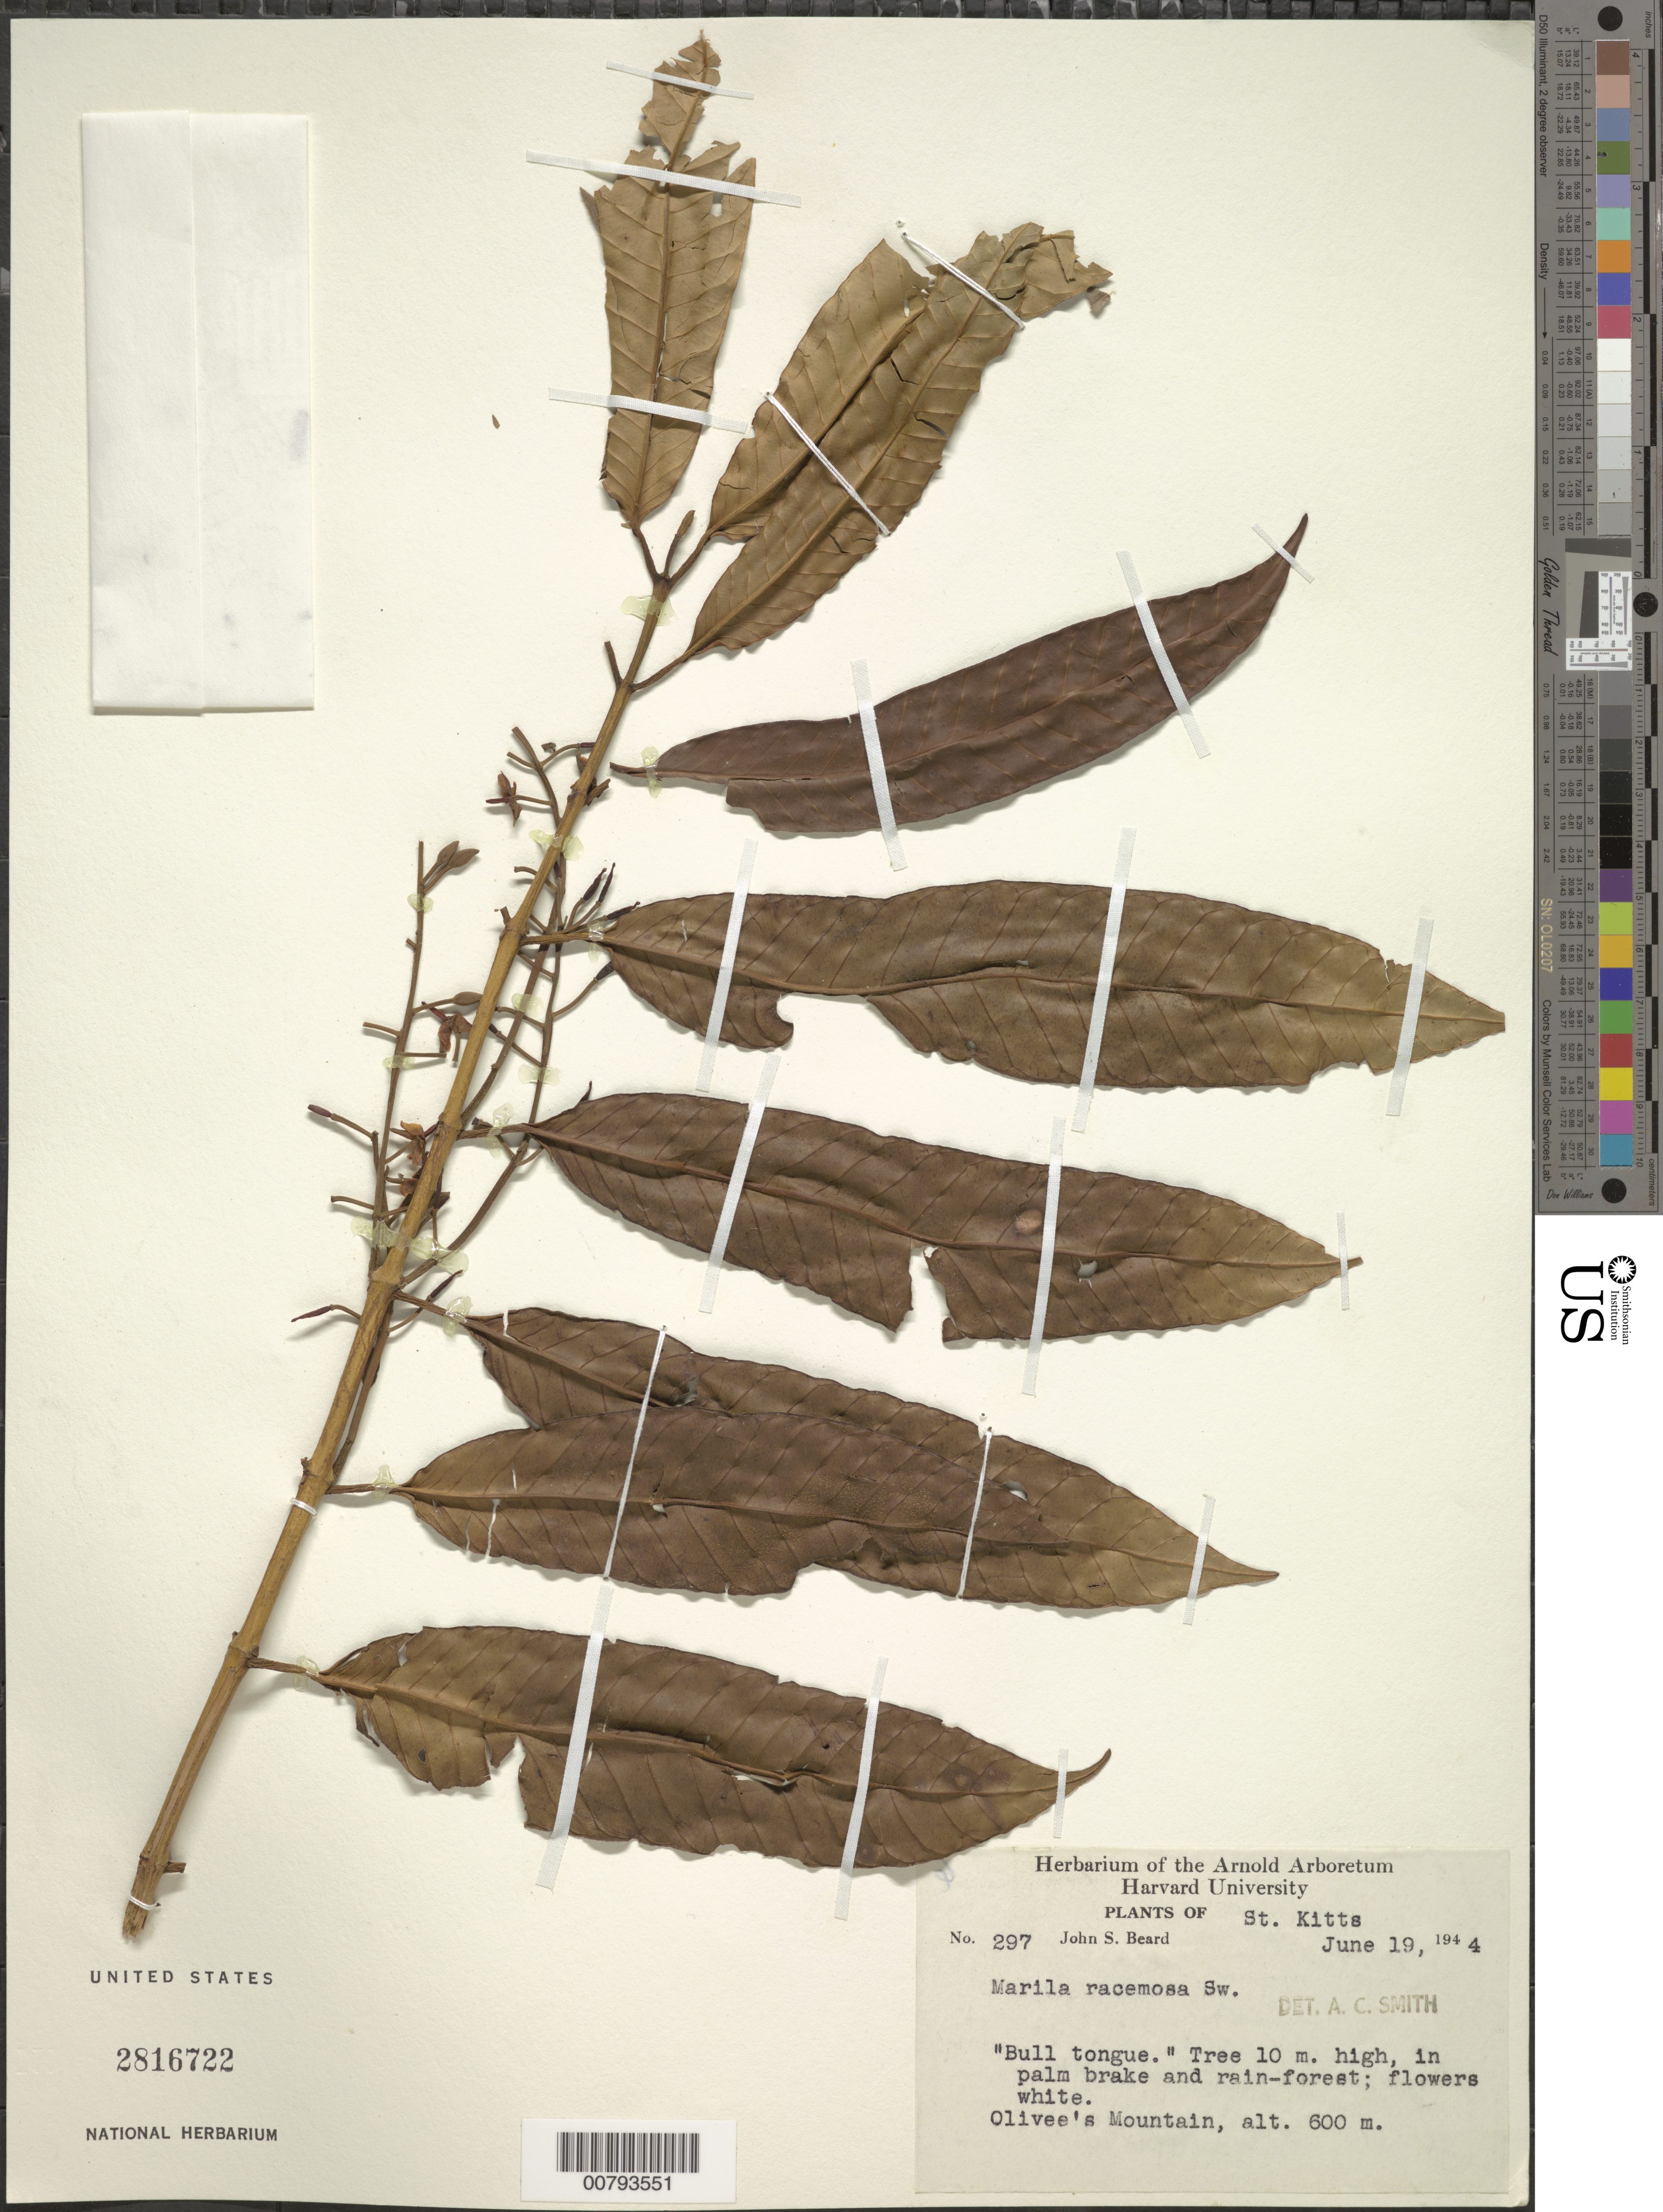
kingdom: Plantae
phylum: Tracheophyta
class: Magnoliopsida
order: Malpighiales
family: Calophyllaceae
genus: Marila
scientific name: Marila racemosa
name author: Sw.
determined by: Smith, A. C.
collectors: J. Beard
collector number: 297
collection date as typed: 10 Jun 1944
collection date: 1944-06-10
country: St. Christopher-Nevis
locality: Olivee's Mountain.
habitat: Palm brake and rainforest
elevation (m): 600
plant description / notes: Common name: Bull tongue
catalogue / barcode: US 2816722